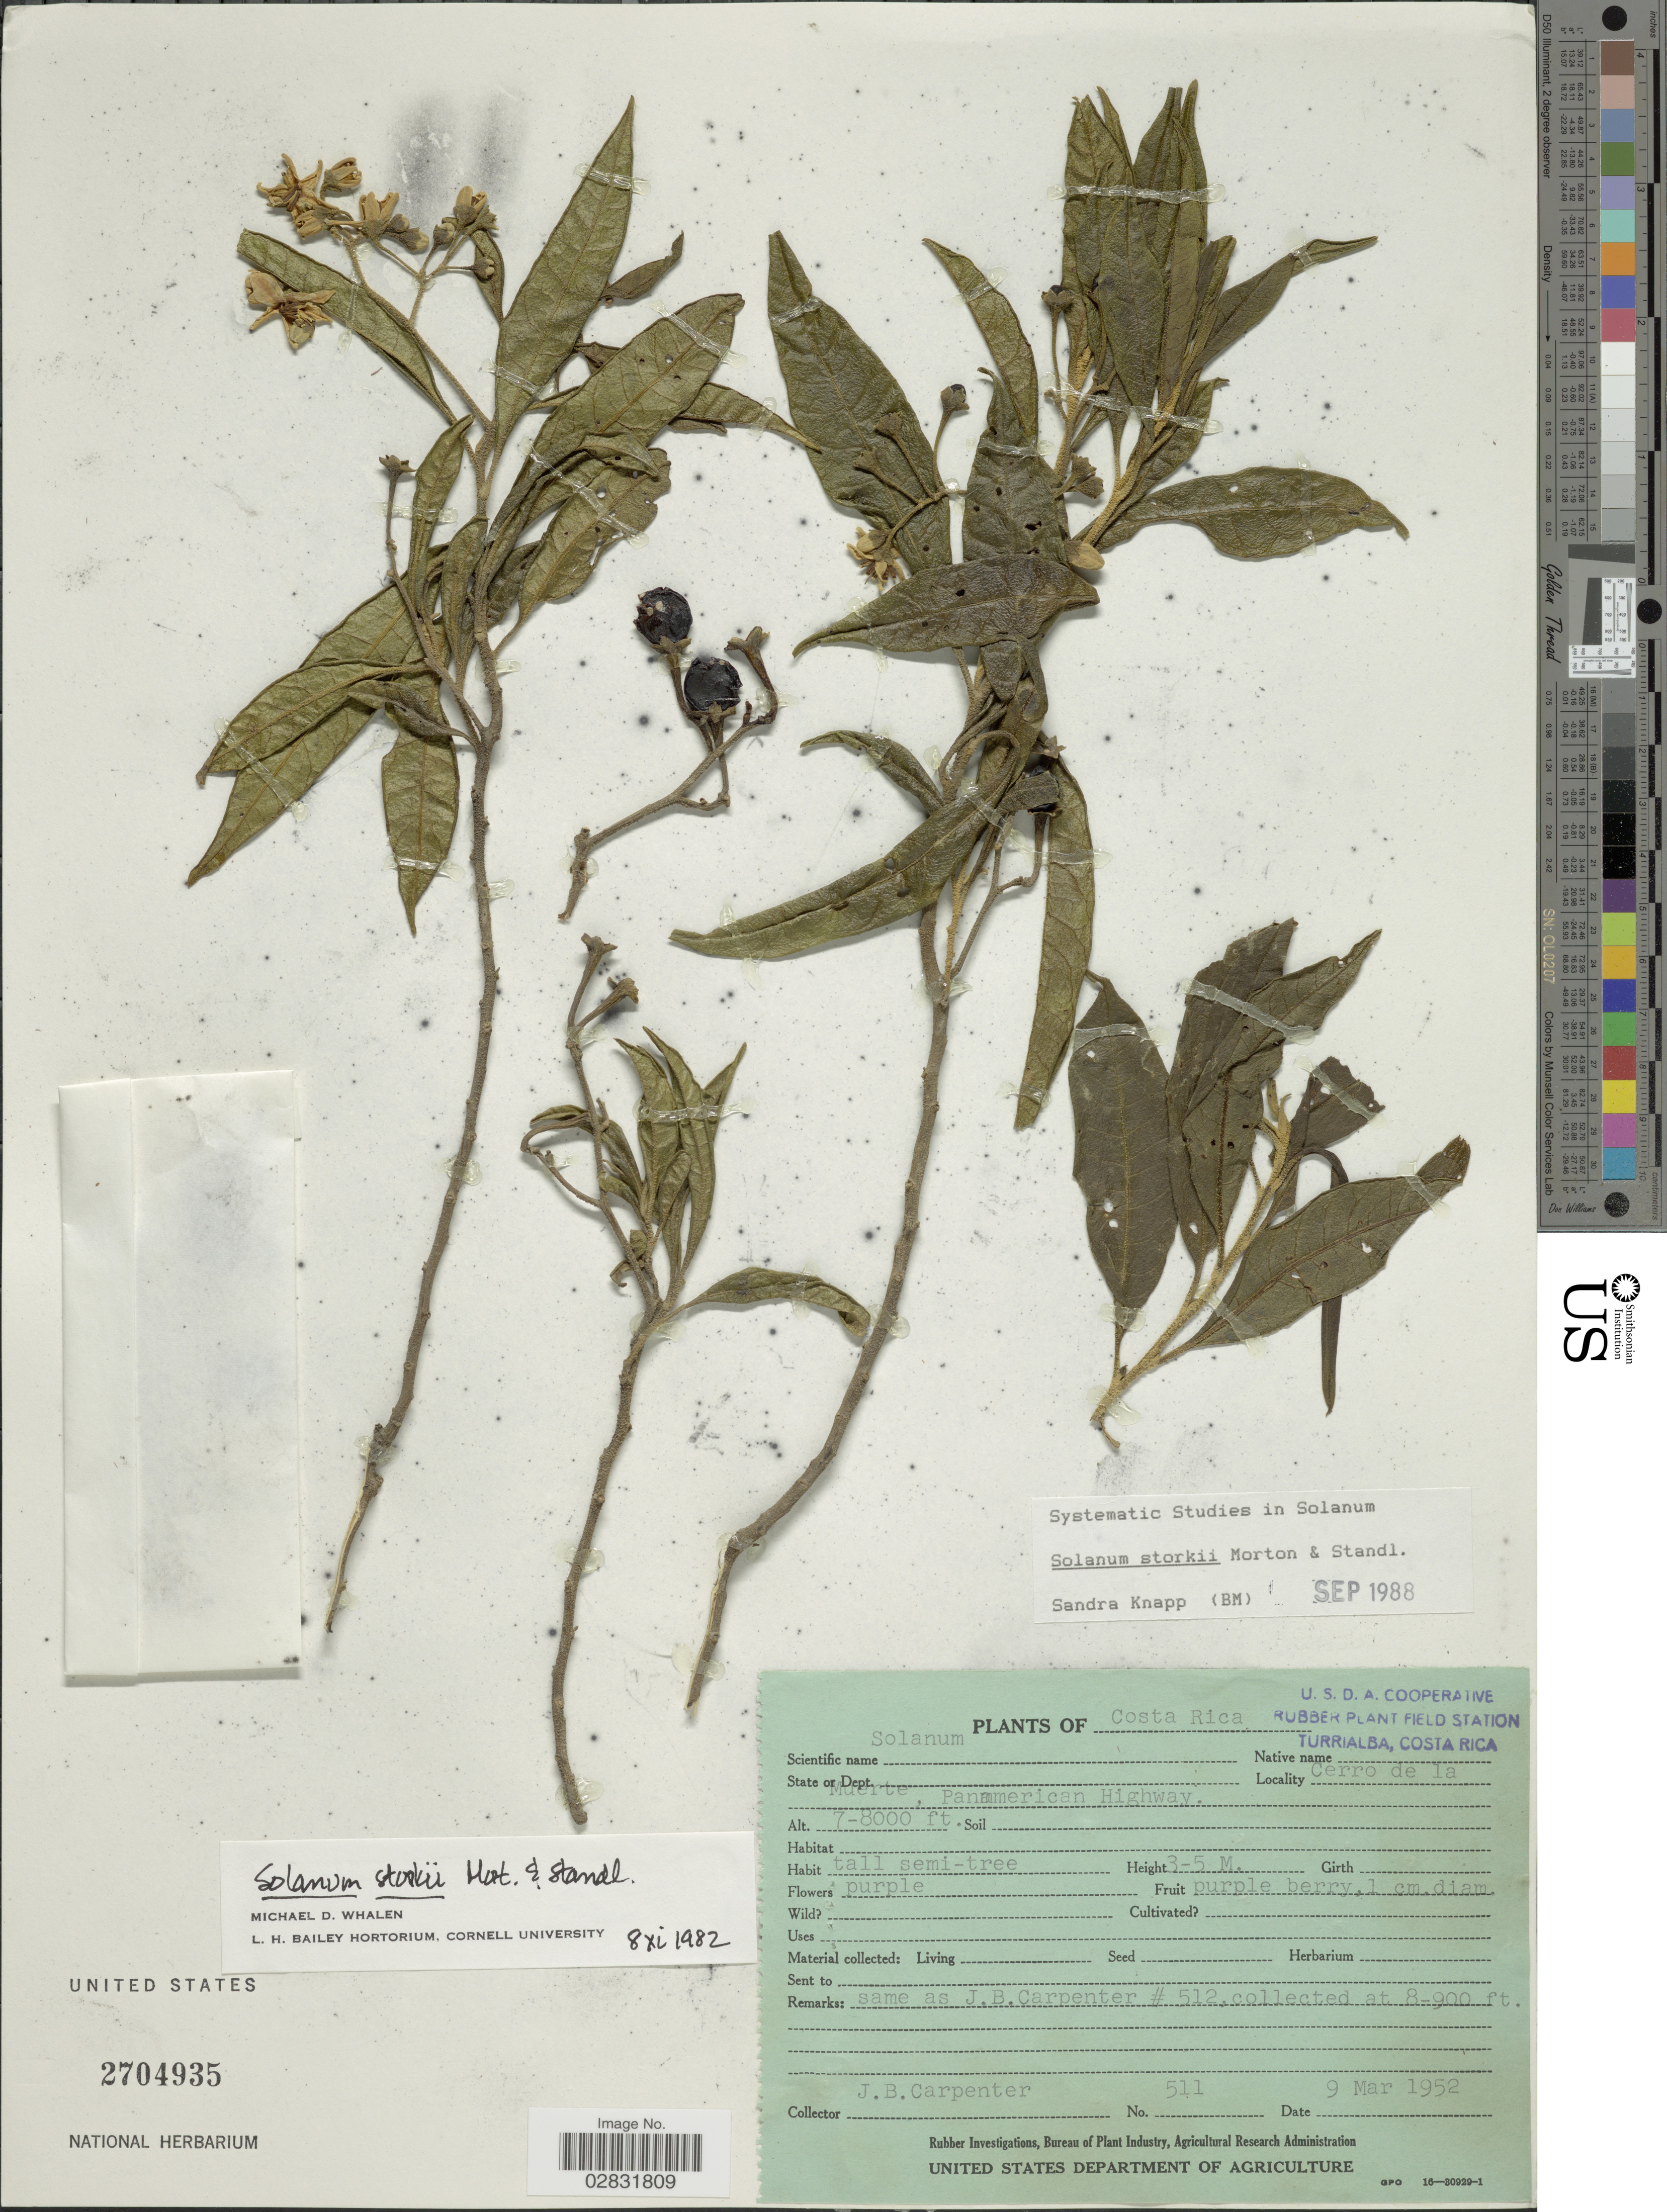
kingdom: Plantae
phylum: Tracheophyta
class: Magnoliopsida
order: Solanales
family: Solanaceae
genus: Solanum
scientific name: Solanum storkii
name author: C.V. Morton & Standl.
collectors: J. Carpenter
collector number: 511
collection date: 1952-03-09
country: Costa Rica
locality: Cerro de la Muerte, Panamerican Highway.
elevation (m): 2134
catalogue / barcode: US 2704935